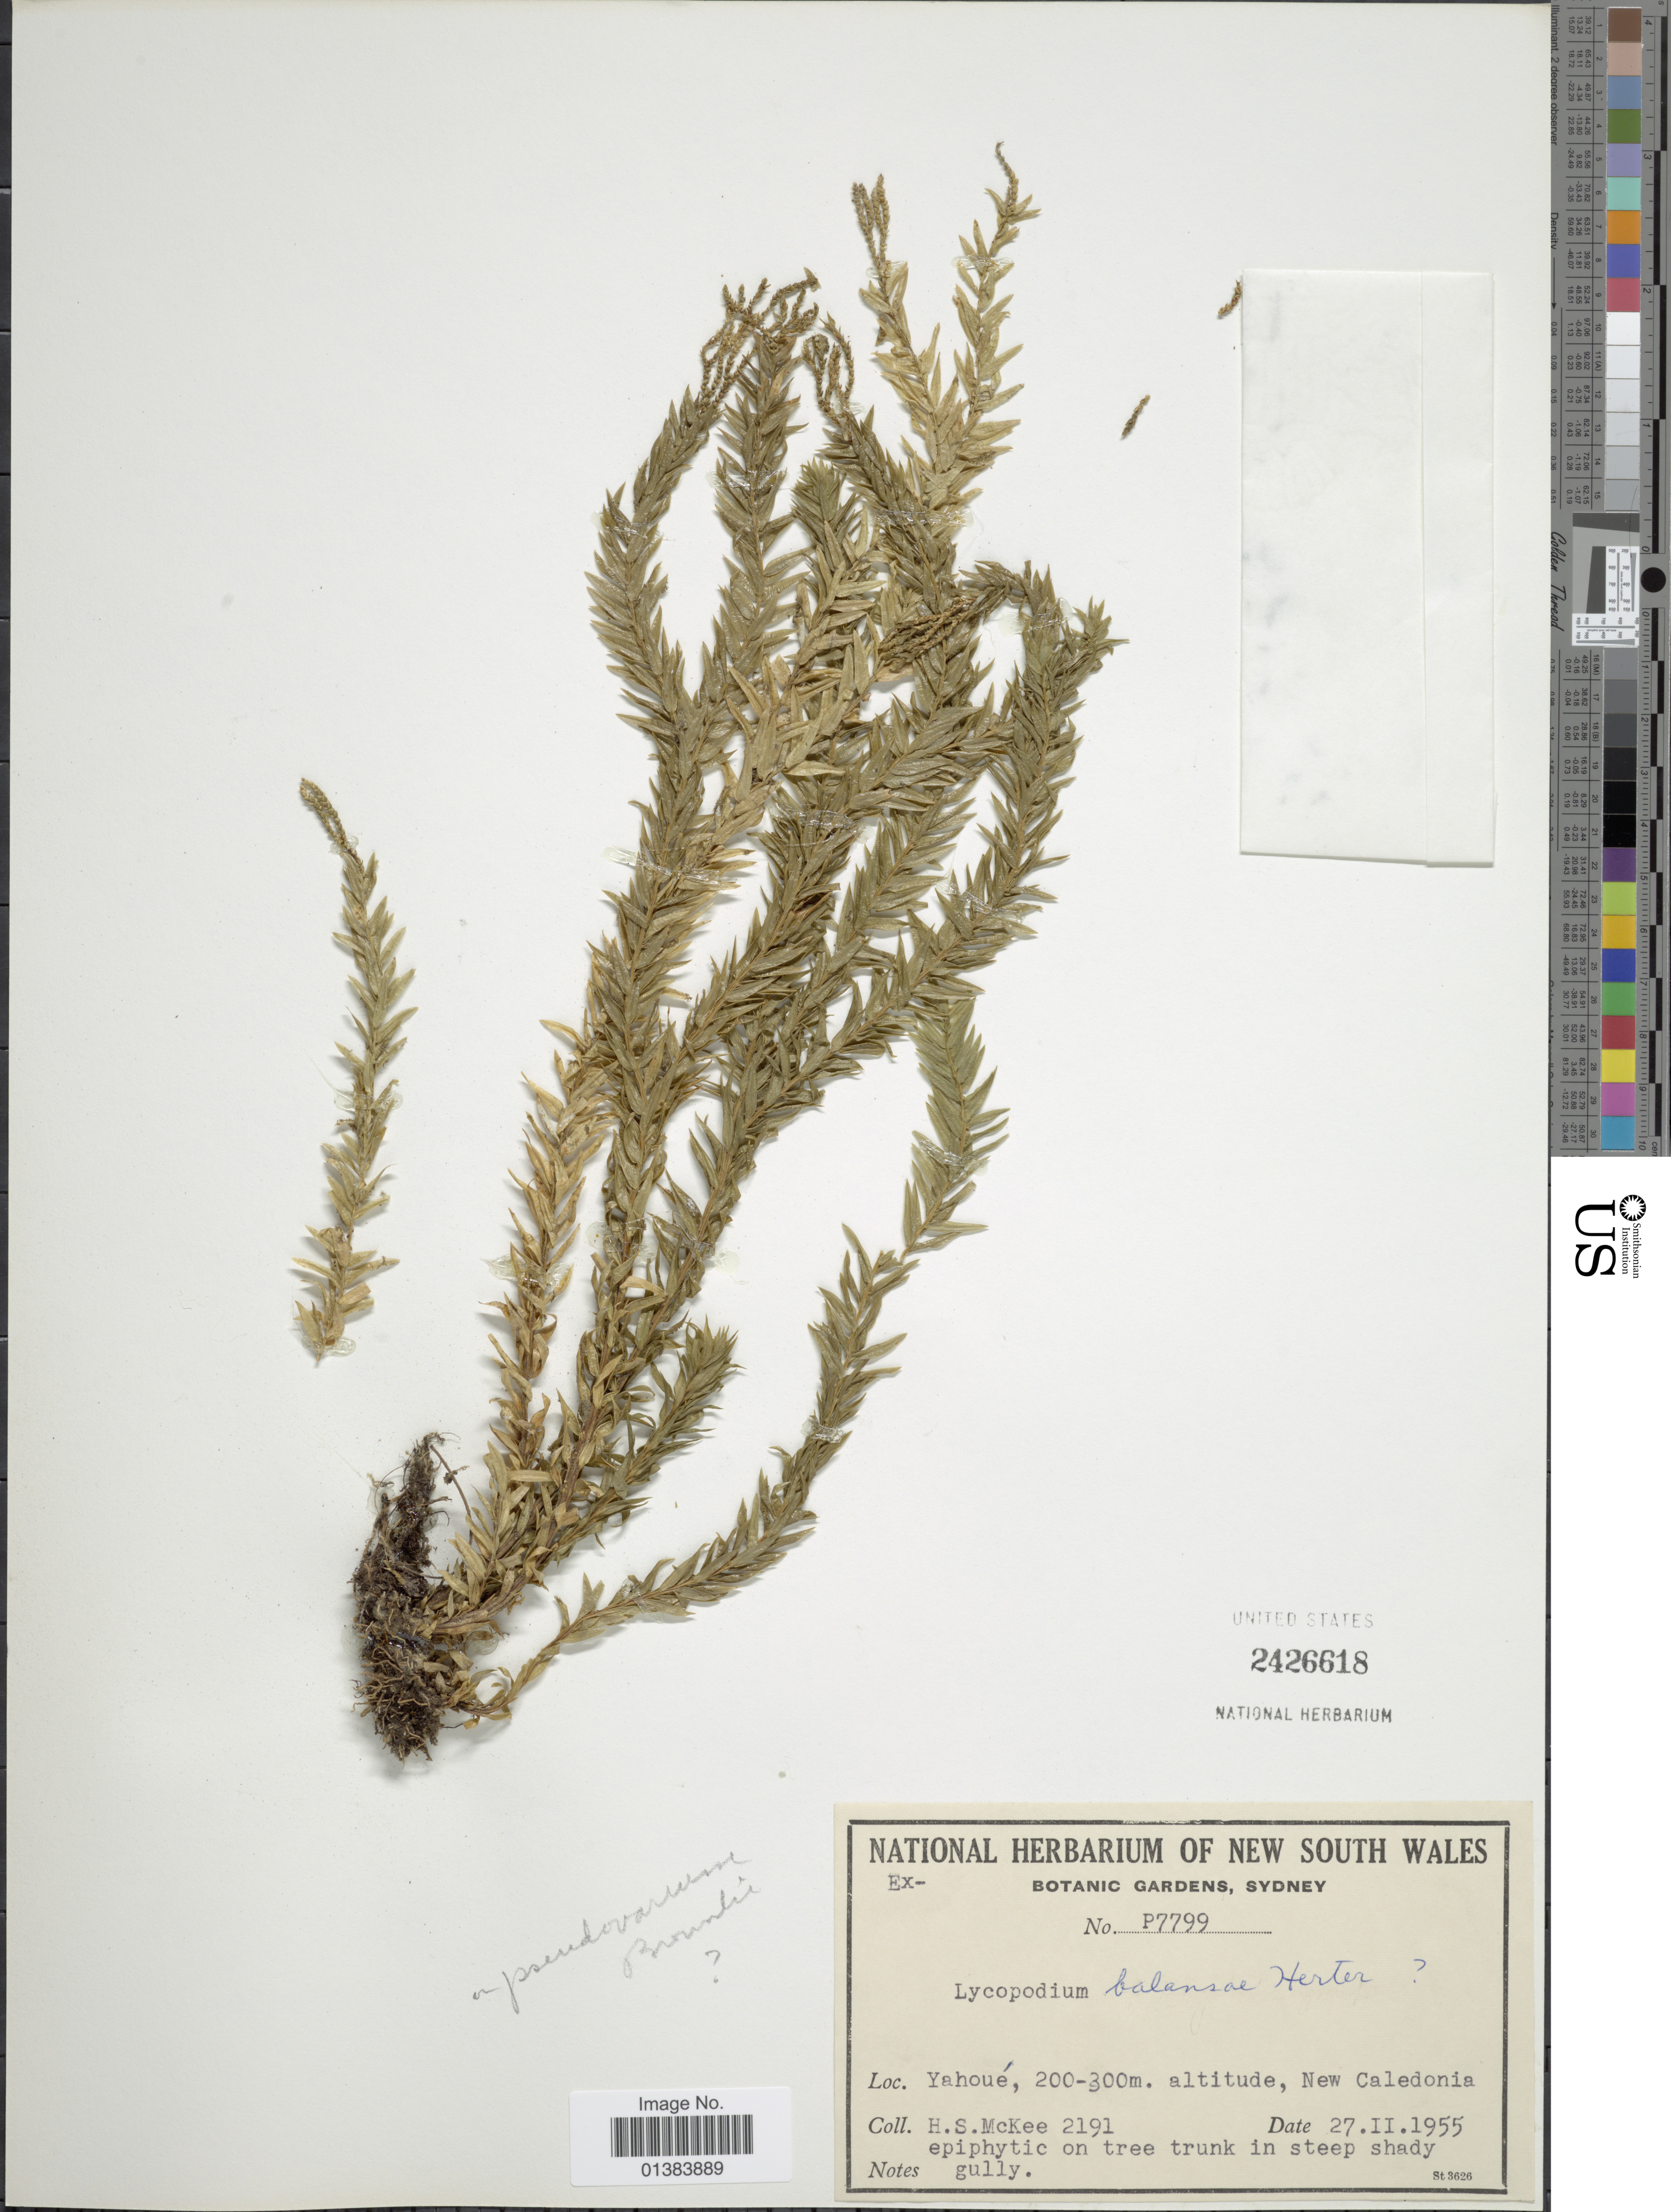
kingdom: Plantae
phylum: Tracheophyta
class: Lycopodiopsida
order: Lycopodiales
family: Lycopodiaceae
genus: Phlegmariurus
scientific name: Phlegmariurus mirabilis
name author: (Willd.) A. R. Field & Testo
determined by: Field, A. R.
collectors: H. S. McKee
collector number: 2191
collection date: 1955-02-27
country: New Caledonia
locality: Yahoué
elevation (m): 200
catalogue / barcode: US 2426618